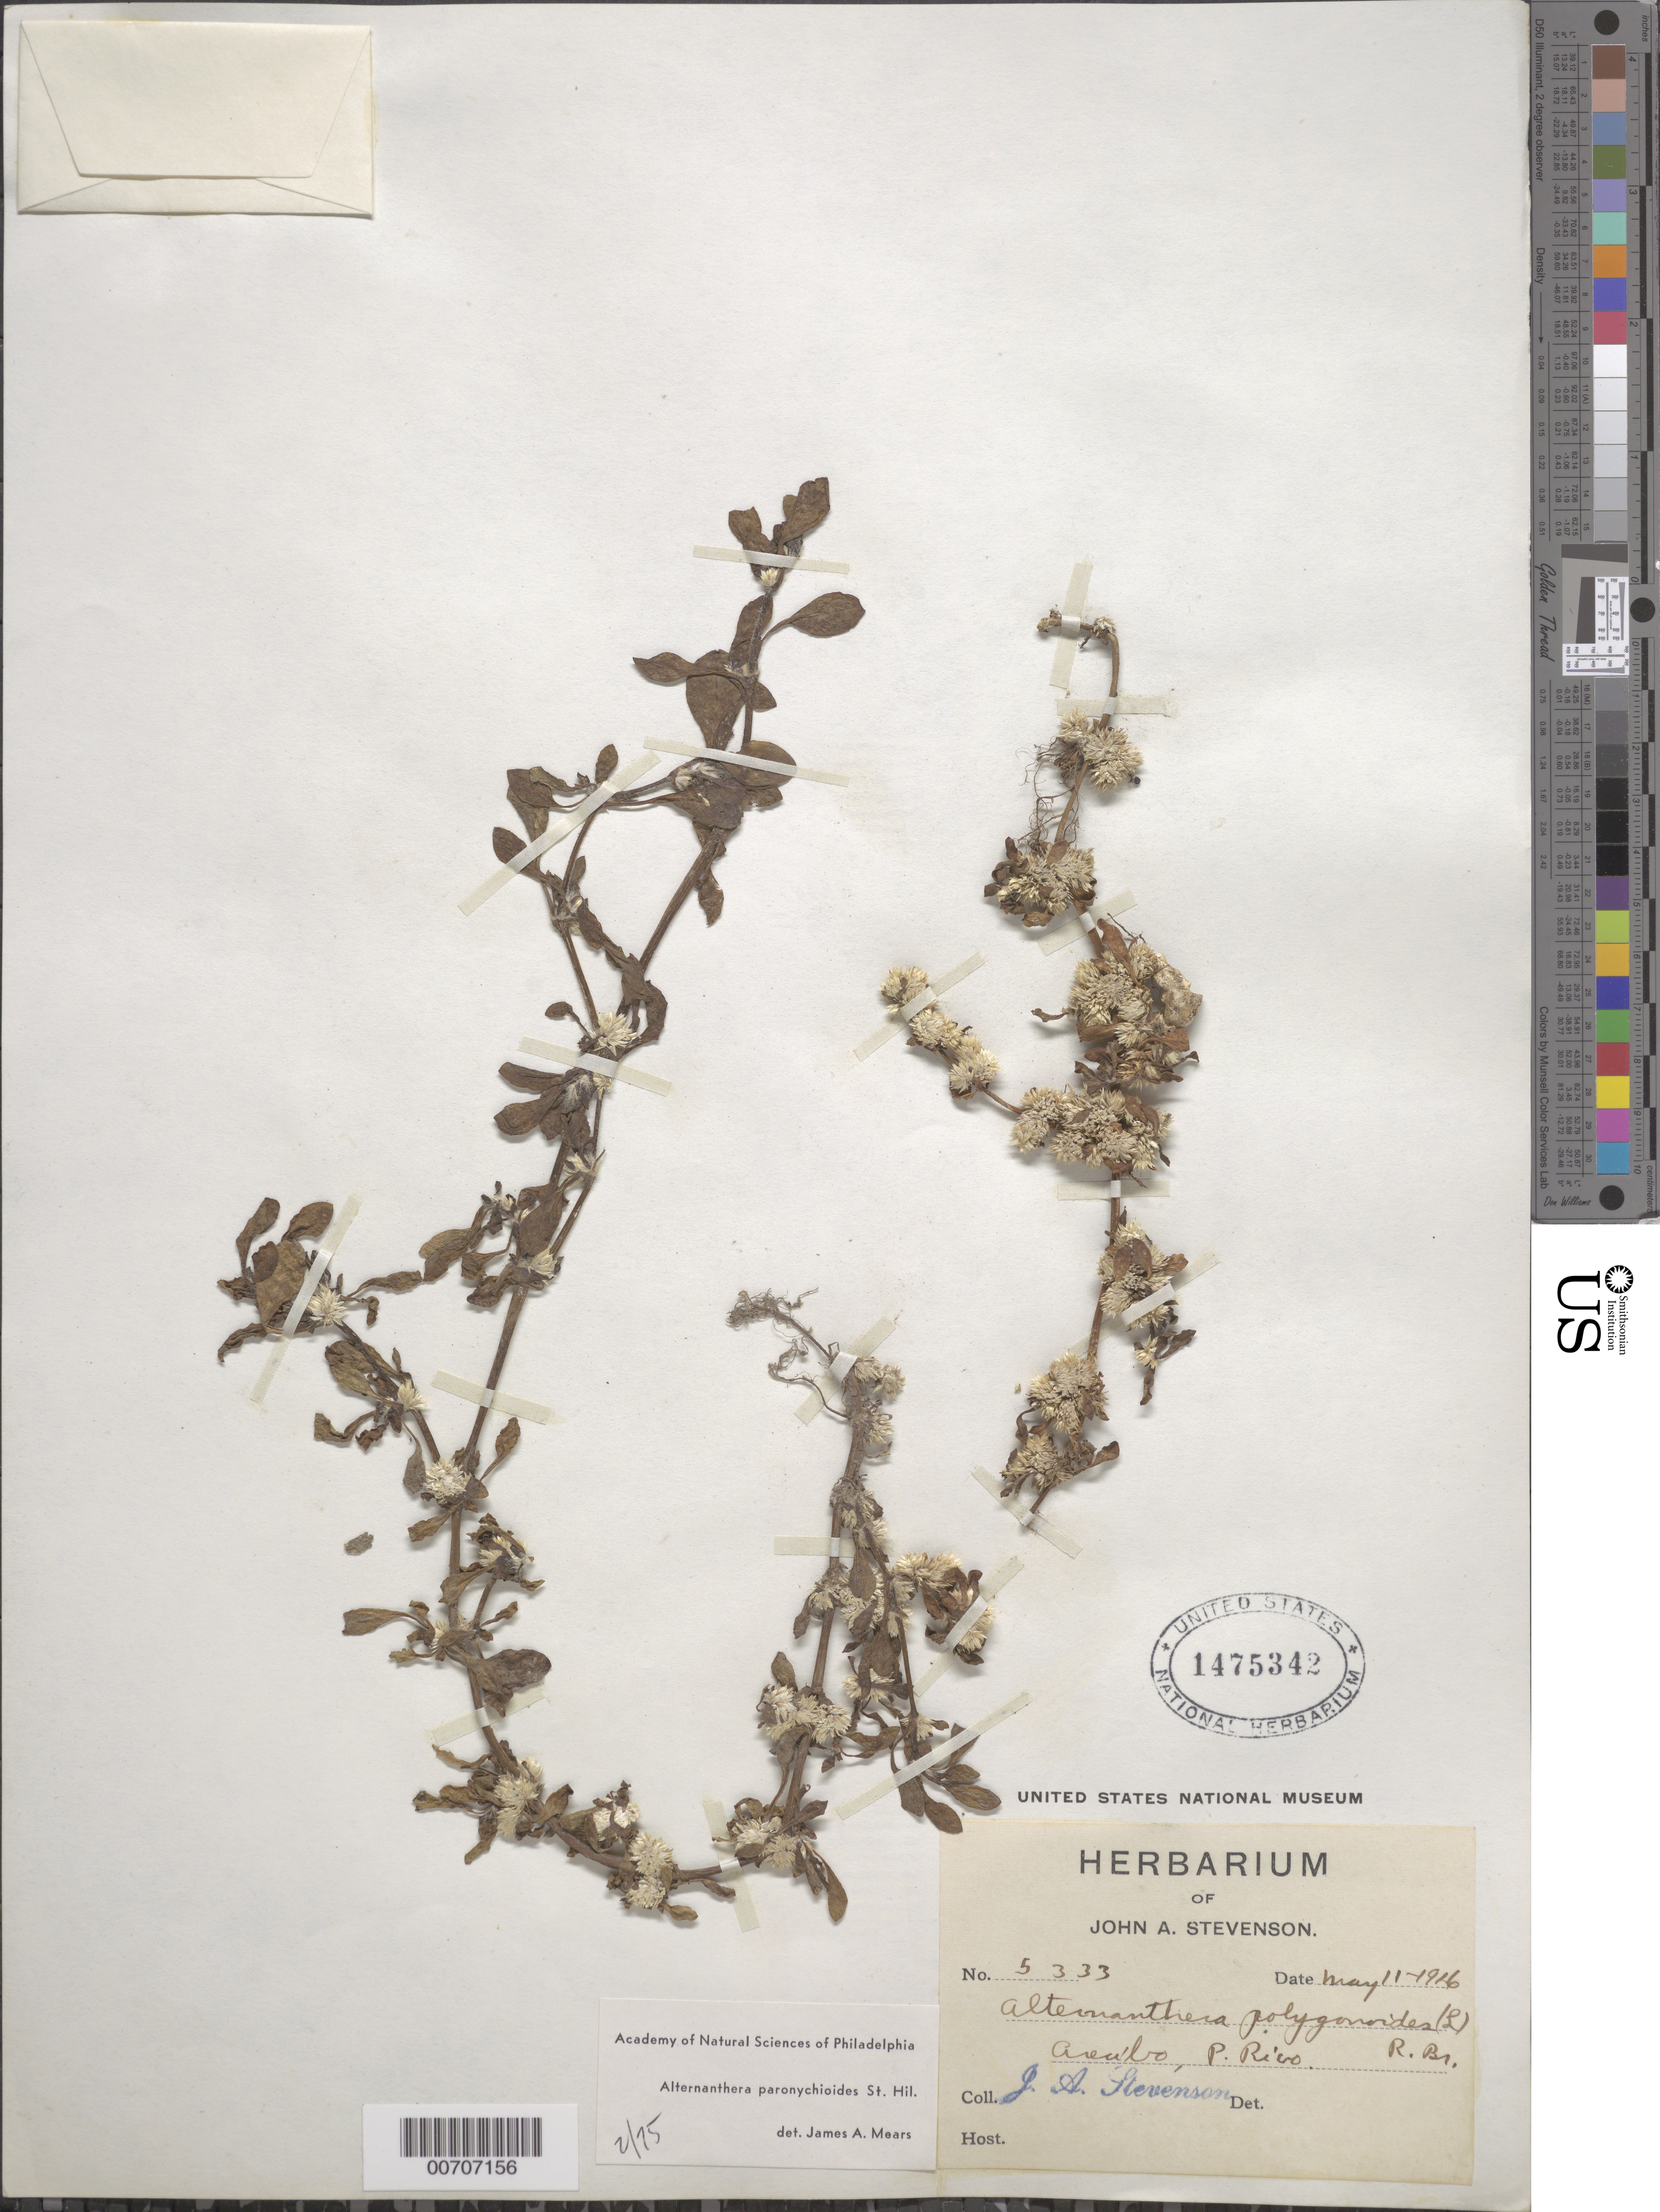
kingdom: Plantae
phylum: Tracheophyta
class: Magnoliopsida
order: Caryophyllales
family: Amaranthaceae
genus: Alternanthera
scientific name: Alternanthera paronychioides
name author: A. St.-Hil.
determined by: Mears, J. A., (PH), Academy of Natural Sciences of Philadelphia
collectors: J. Stevenson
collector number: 5333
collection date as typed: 11 May 1916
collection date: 1916-05-11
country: Puerto Rico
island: Greater Antilles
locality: Arecibo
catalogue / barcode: US 1475342